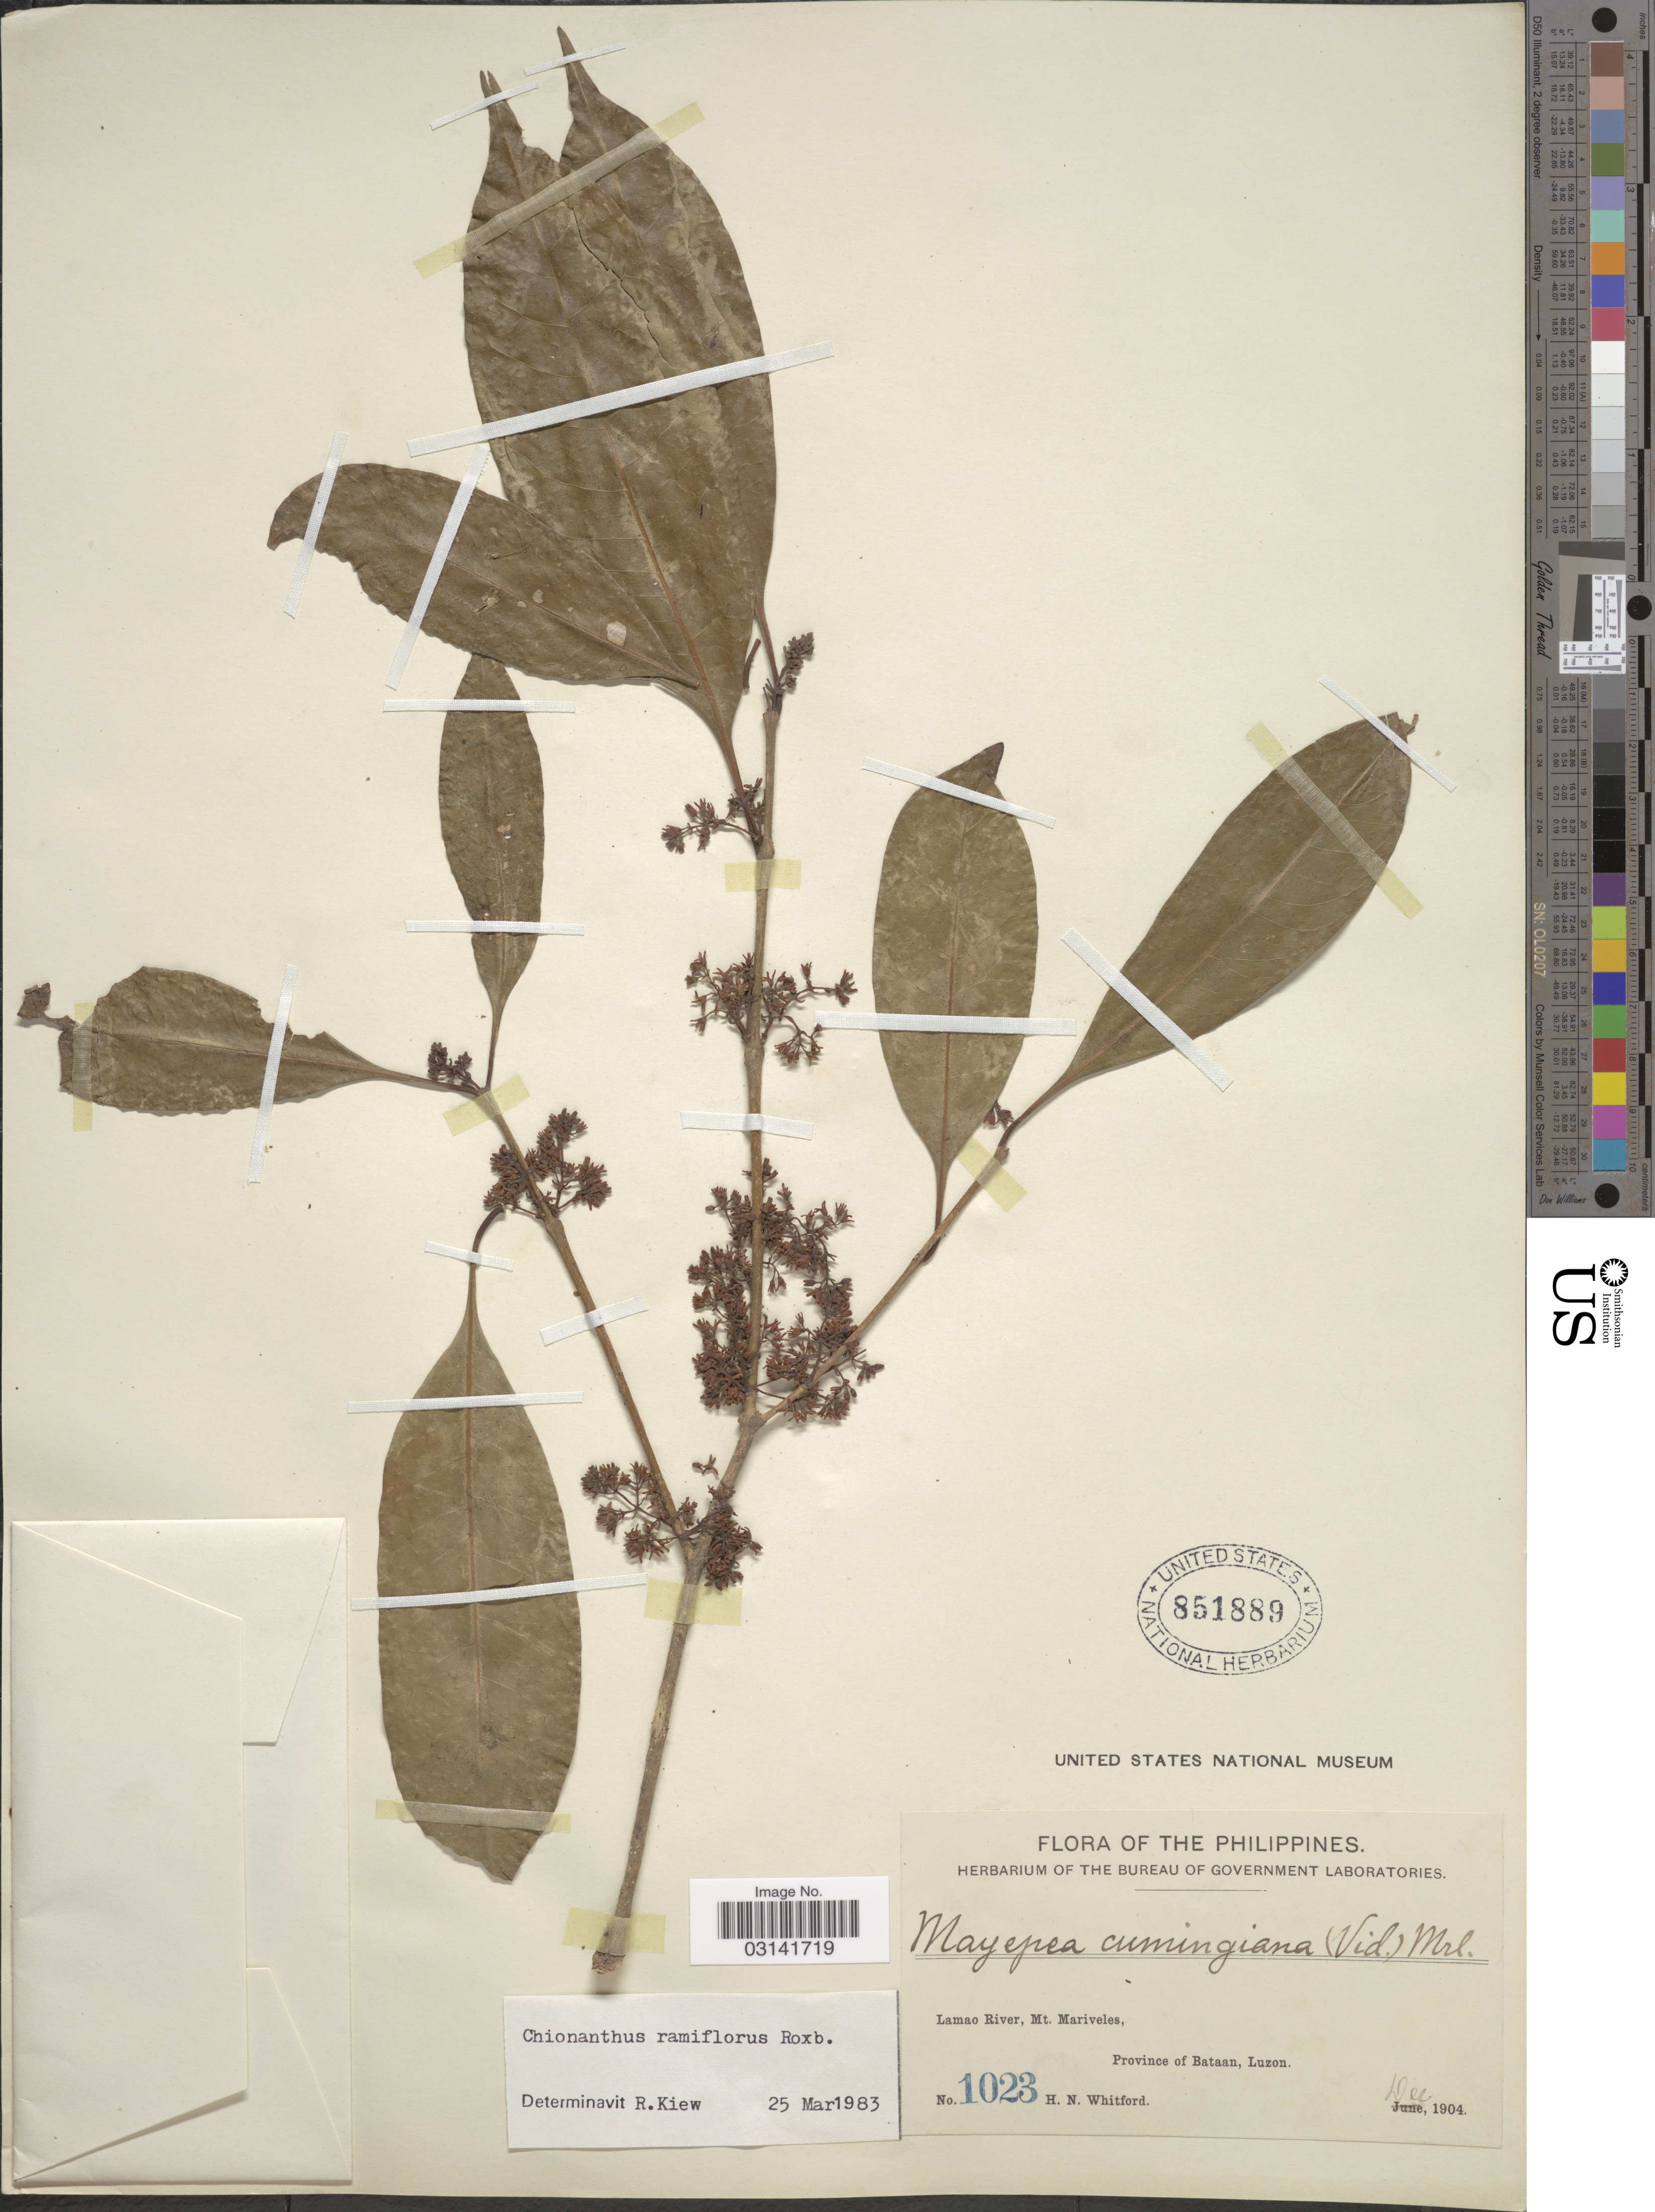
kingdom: Plantae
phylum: Tracheophyta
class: Magnoliopsida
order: Lamiales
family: Oleaceae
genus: Chionanthus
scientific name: Chionanthus ramiflorus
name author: Roxb.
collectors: H. N. Whitford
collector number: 1023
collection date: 1904-12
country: Philippines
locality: Lamao River, Mt. Mariveles, Province of Bataan, Luzon.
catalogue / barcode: US 851889